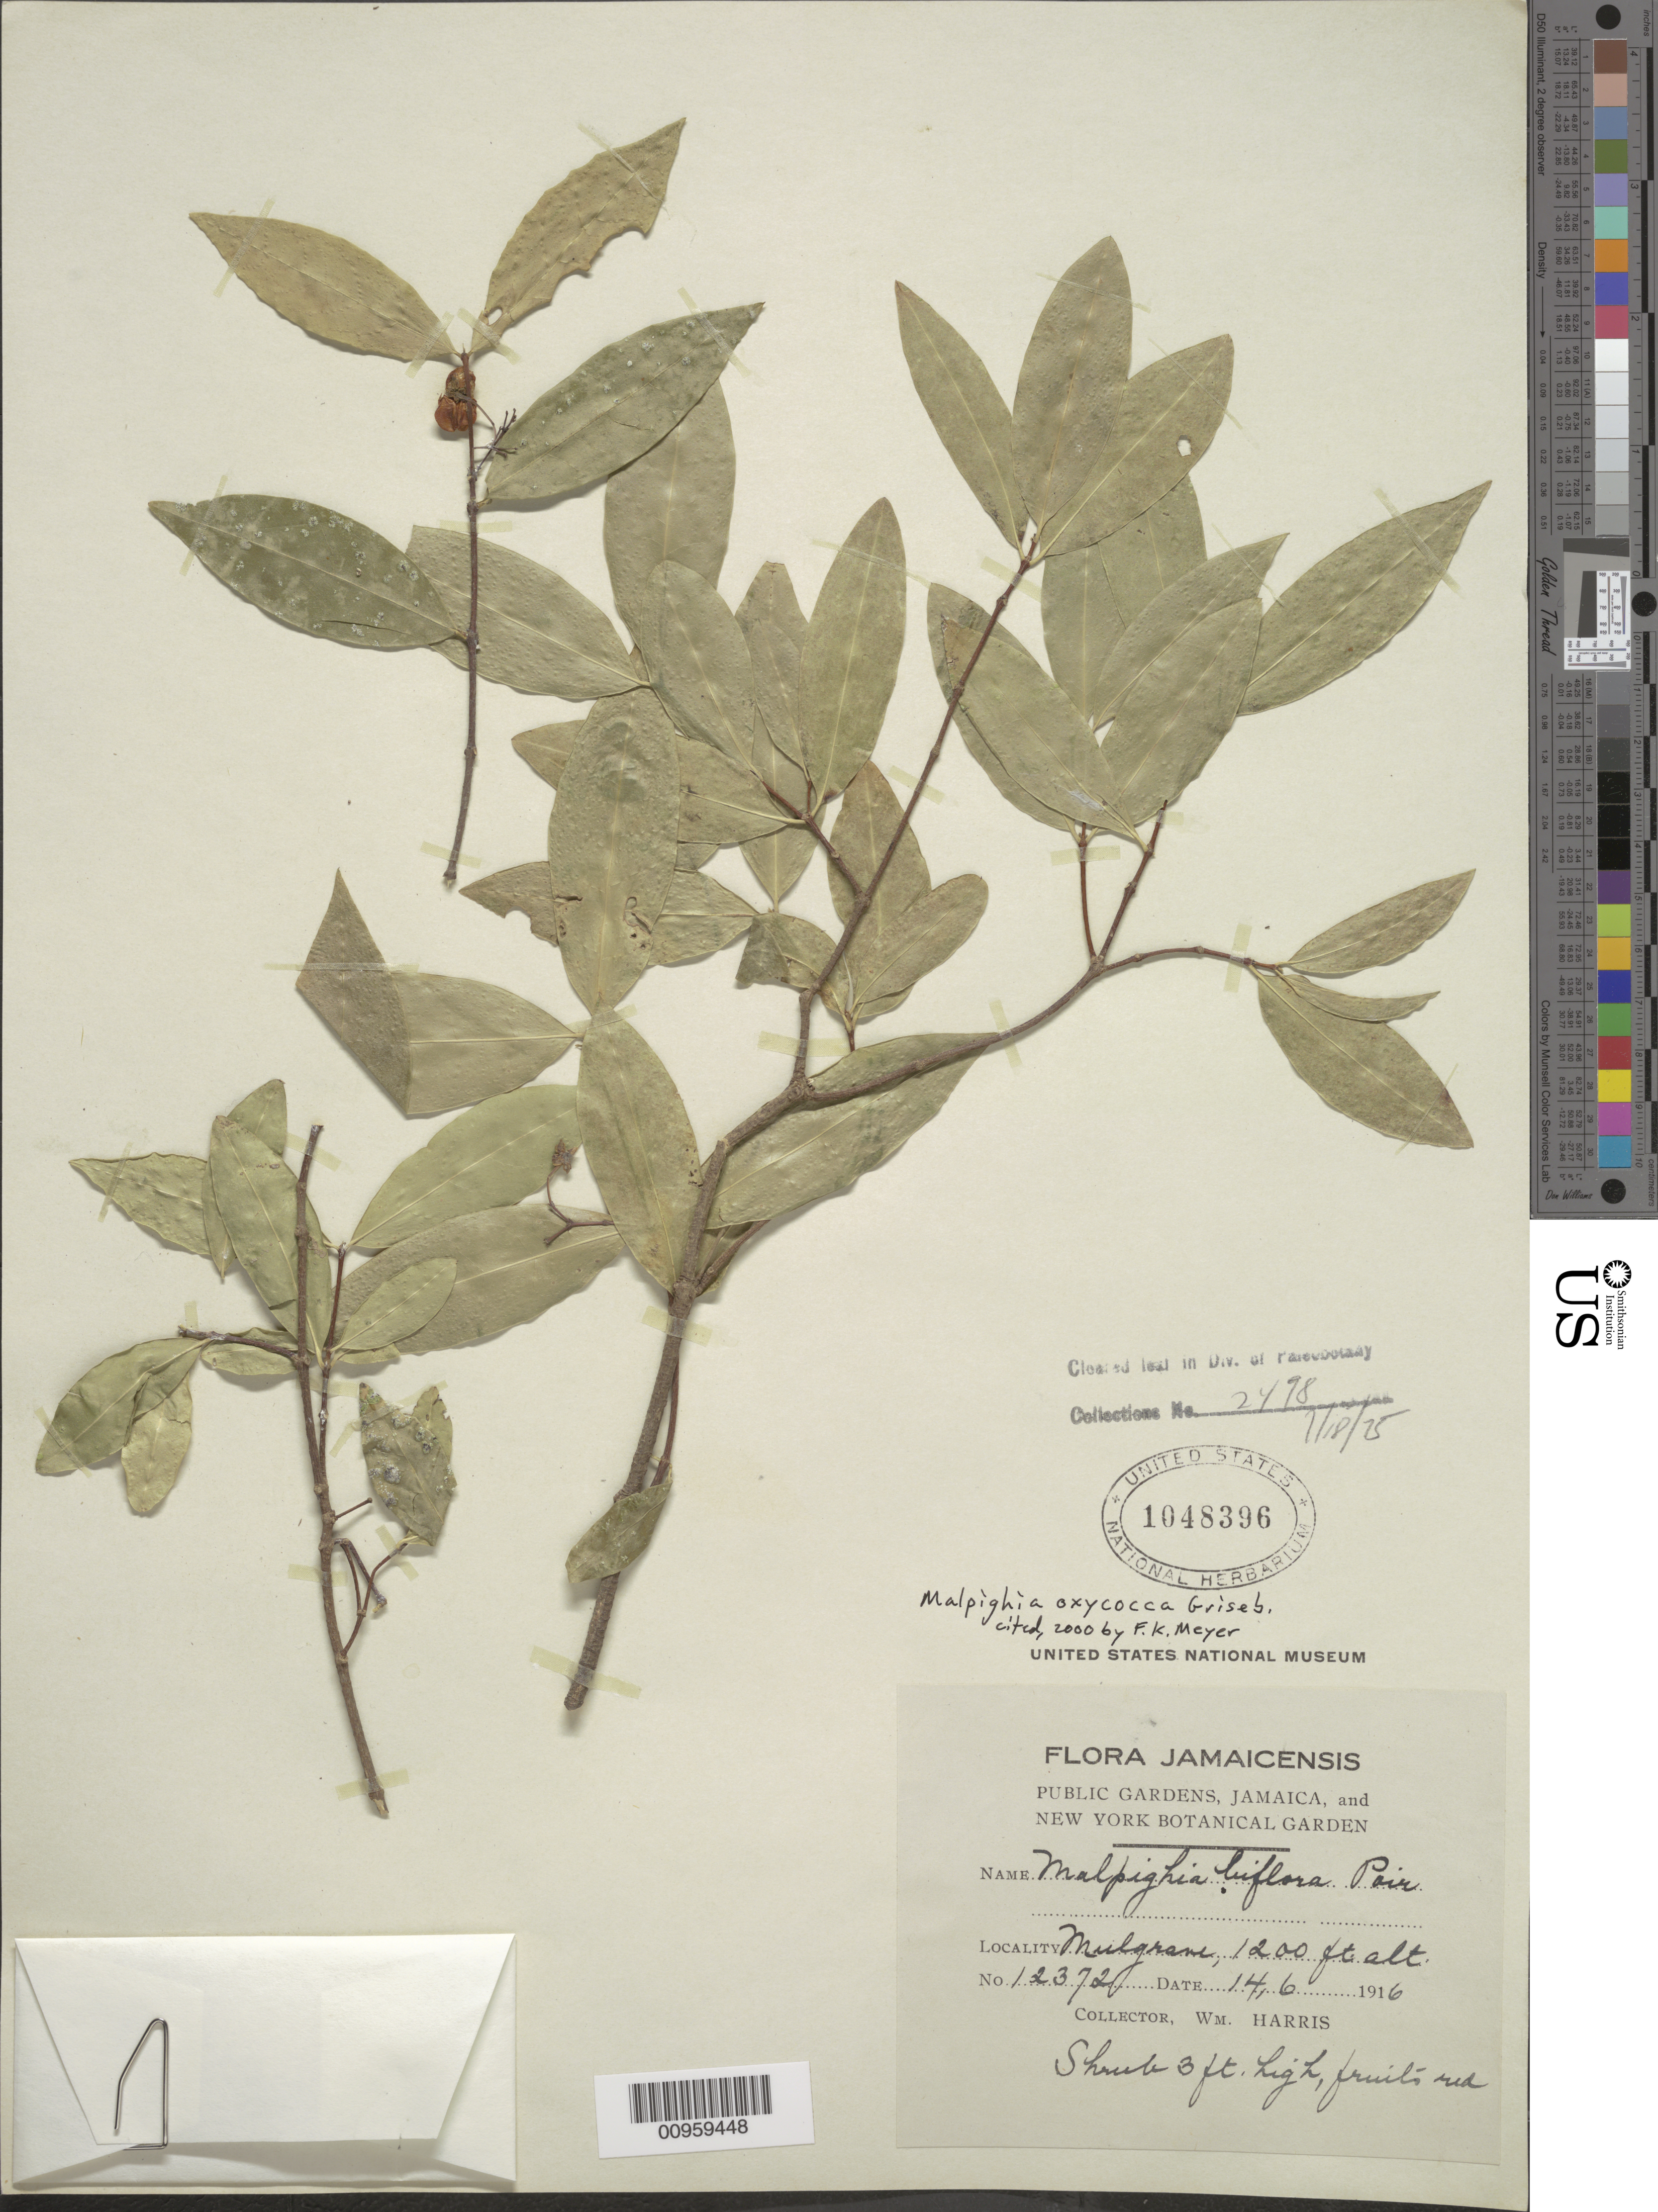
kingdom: Plantae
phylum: Tracheophyta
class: Magnoliopsida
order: Malpighiales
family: Malpighiaceae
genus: Malpighia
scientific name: Malpighia oxycocca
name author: Griseb.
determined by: Meyer, F. K.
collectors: W. H. Harris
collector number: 12372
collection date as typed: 14 Jun 1916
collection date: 1916-06-14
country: Jamaica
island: Jamaica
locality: "Mulgrove"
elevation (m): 366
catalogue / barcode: US 1048396